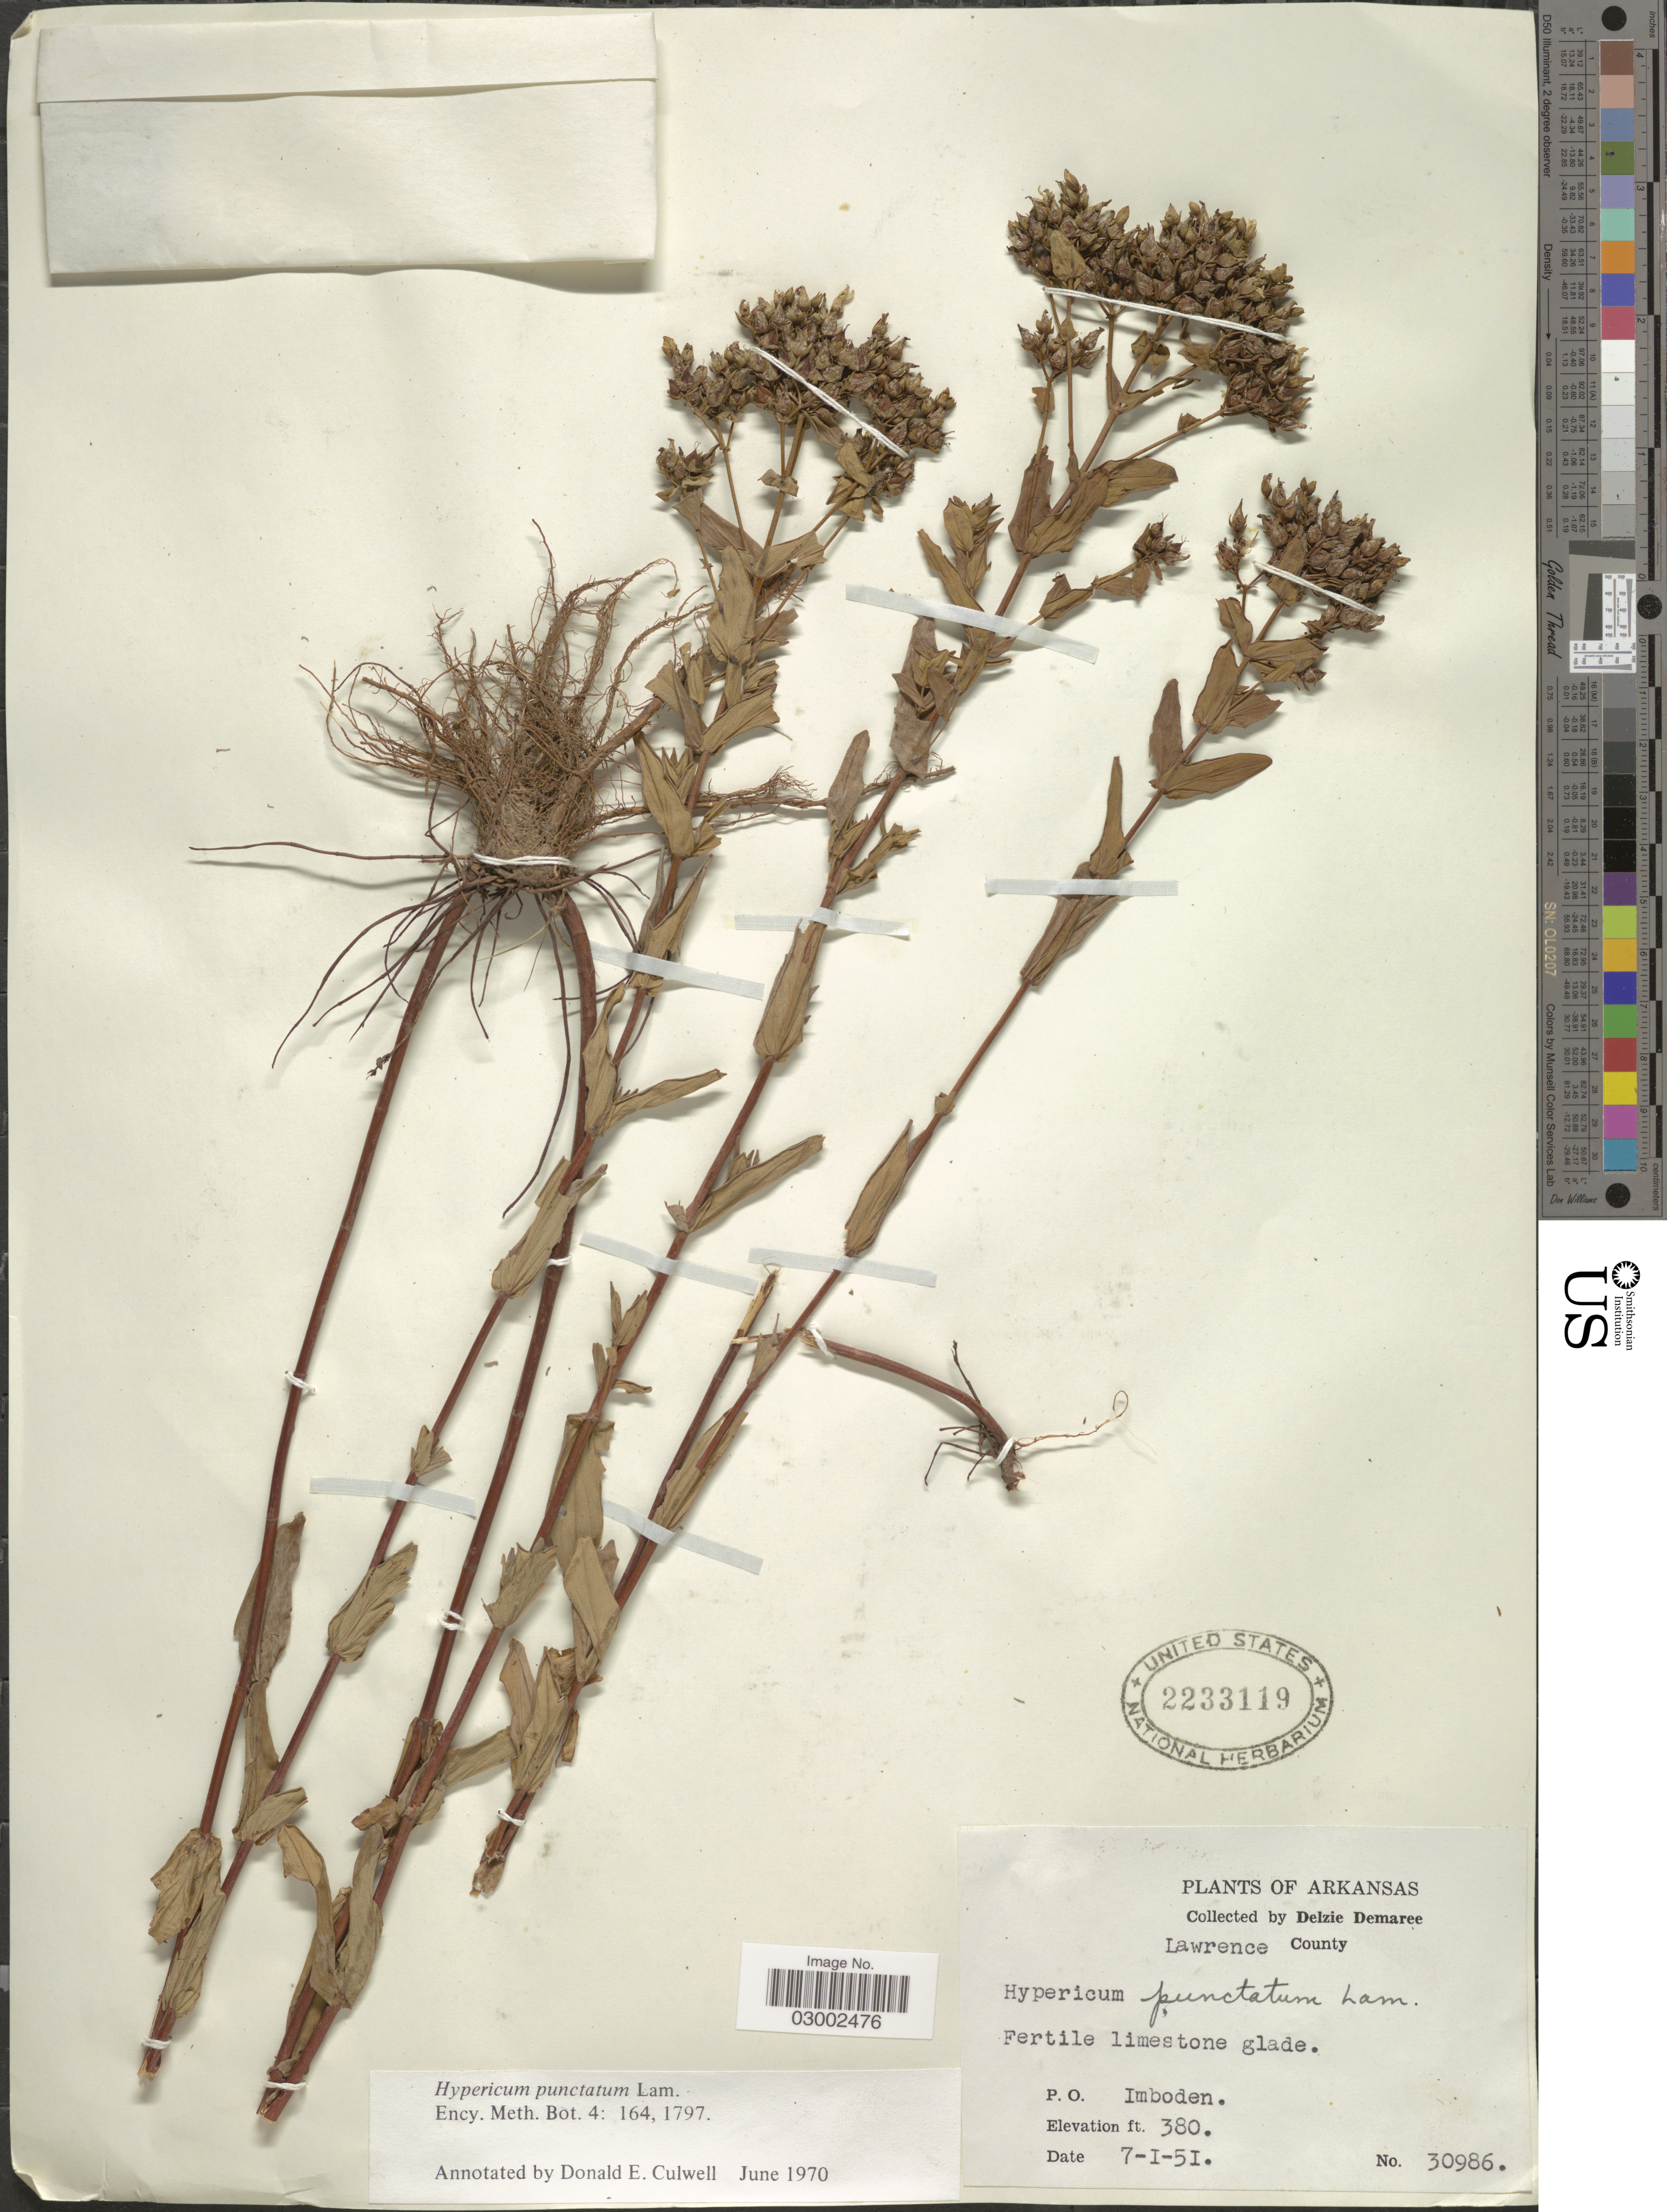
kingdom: Plantae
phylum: Tracheophyta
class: Magnoliopsida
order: Malpighiales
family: Hypericaceae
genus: Hypericum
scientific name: Hypericum punctatum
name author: Lam.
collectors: D. Demaree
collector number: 30986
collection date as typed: Transcribed d/m/y: 1/7/51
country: United States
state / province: Arkansas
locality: Lawrence County. P. O. Imboden.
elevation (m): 116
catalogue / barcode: US 2233119